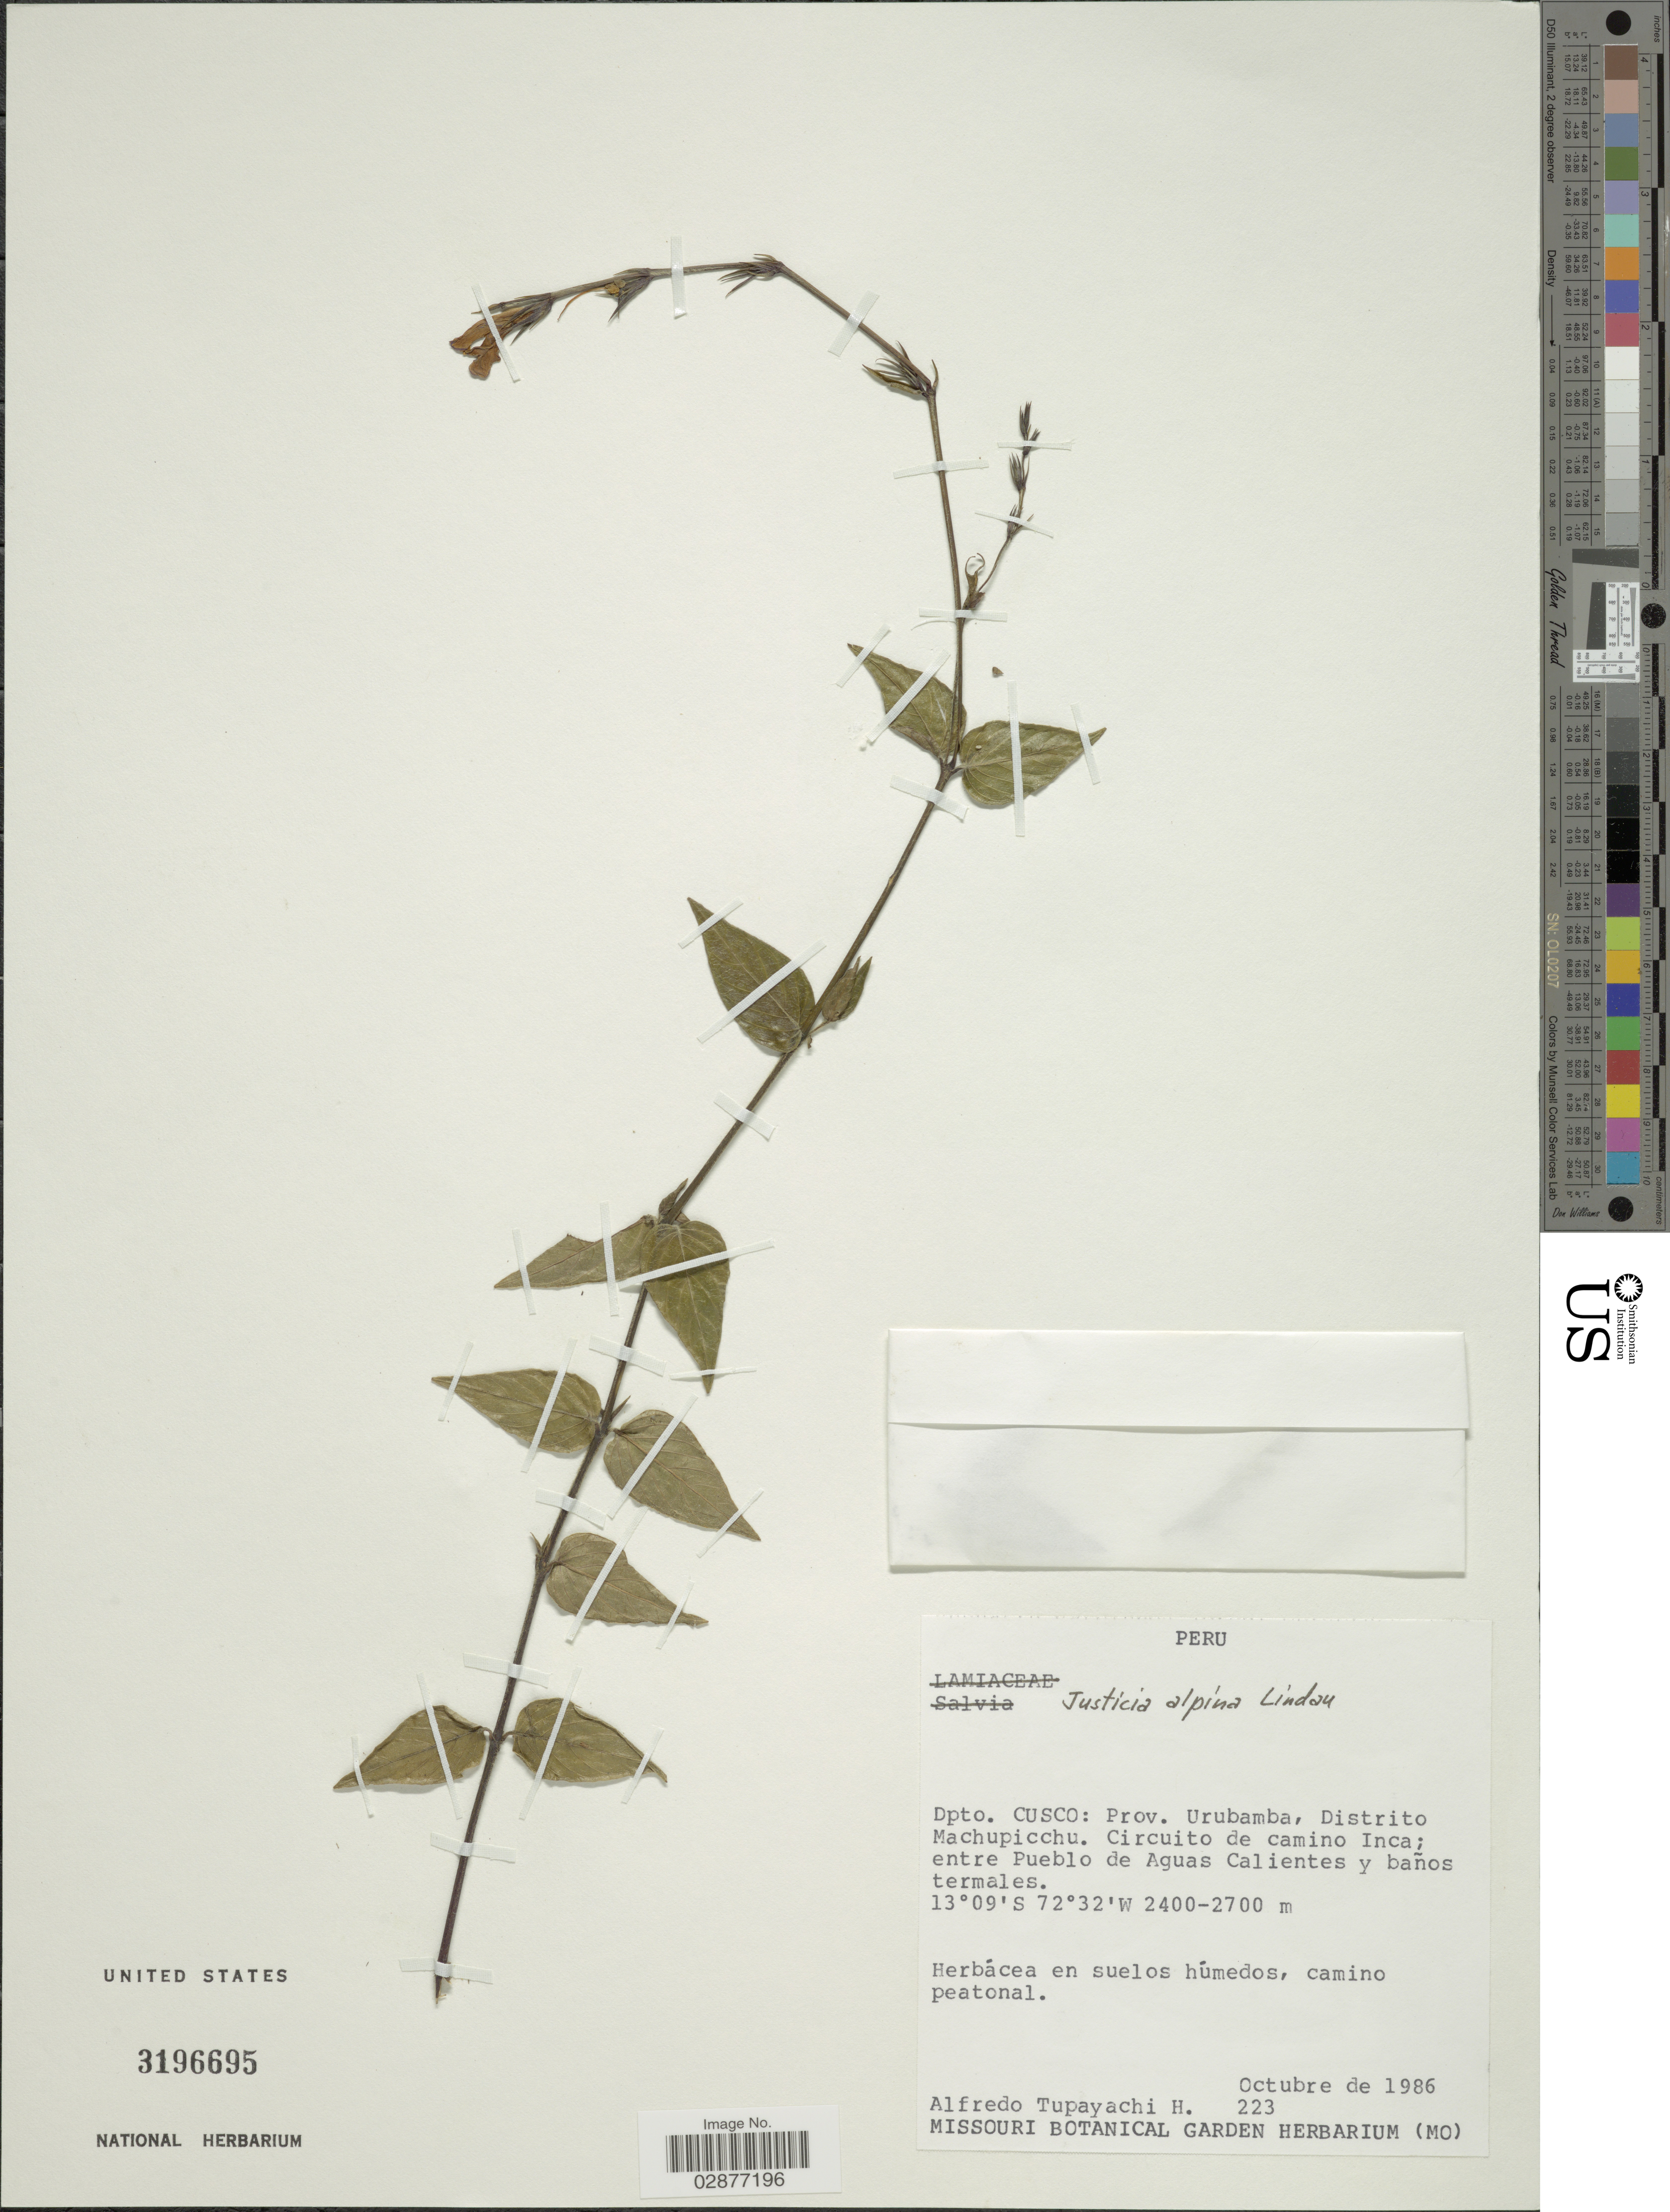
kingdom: Plantae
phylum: Tracheophyta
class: Magnoliopsida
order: Lamiales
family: Acanthaceae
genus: Justicia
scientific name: Justicia alpina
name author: Lindau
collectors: A. Tupayachi H.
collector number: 223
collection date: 1986-10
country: Peru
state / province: Cusco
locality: Dpto. Cusco: Prov. Urubamba, Distrito Machupicchu. Circuito de camino Inca; entre Pueblo de Aguas Calientes y baños termales.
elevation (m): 2400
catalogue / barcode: US 3196695